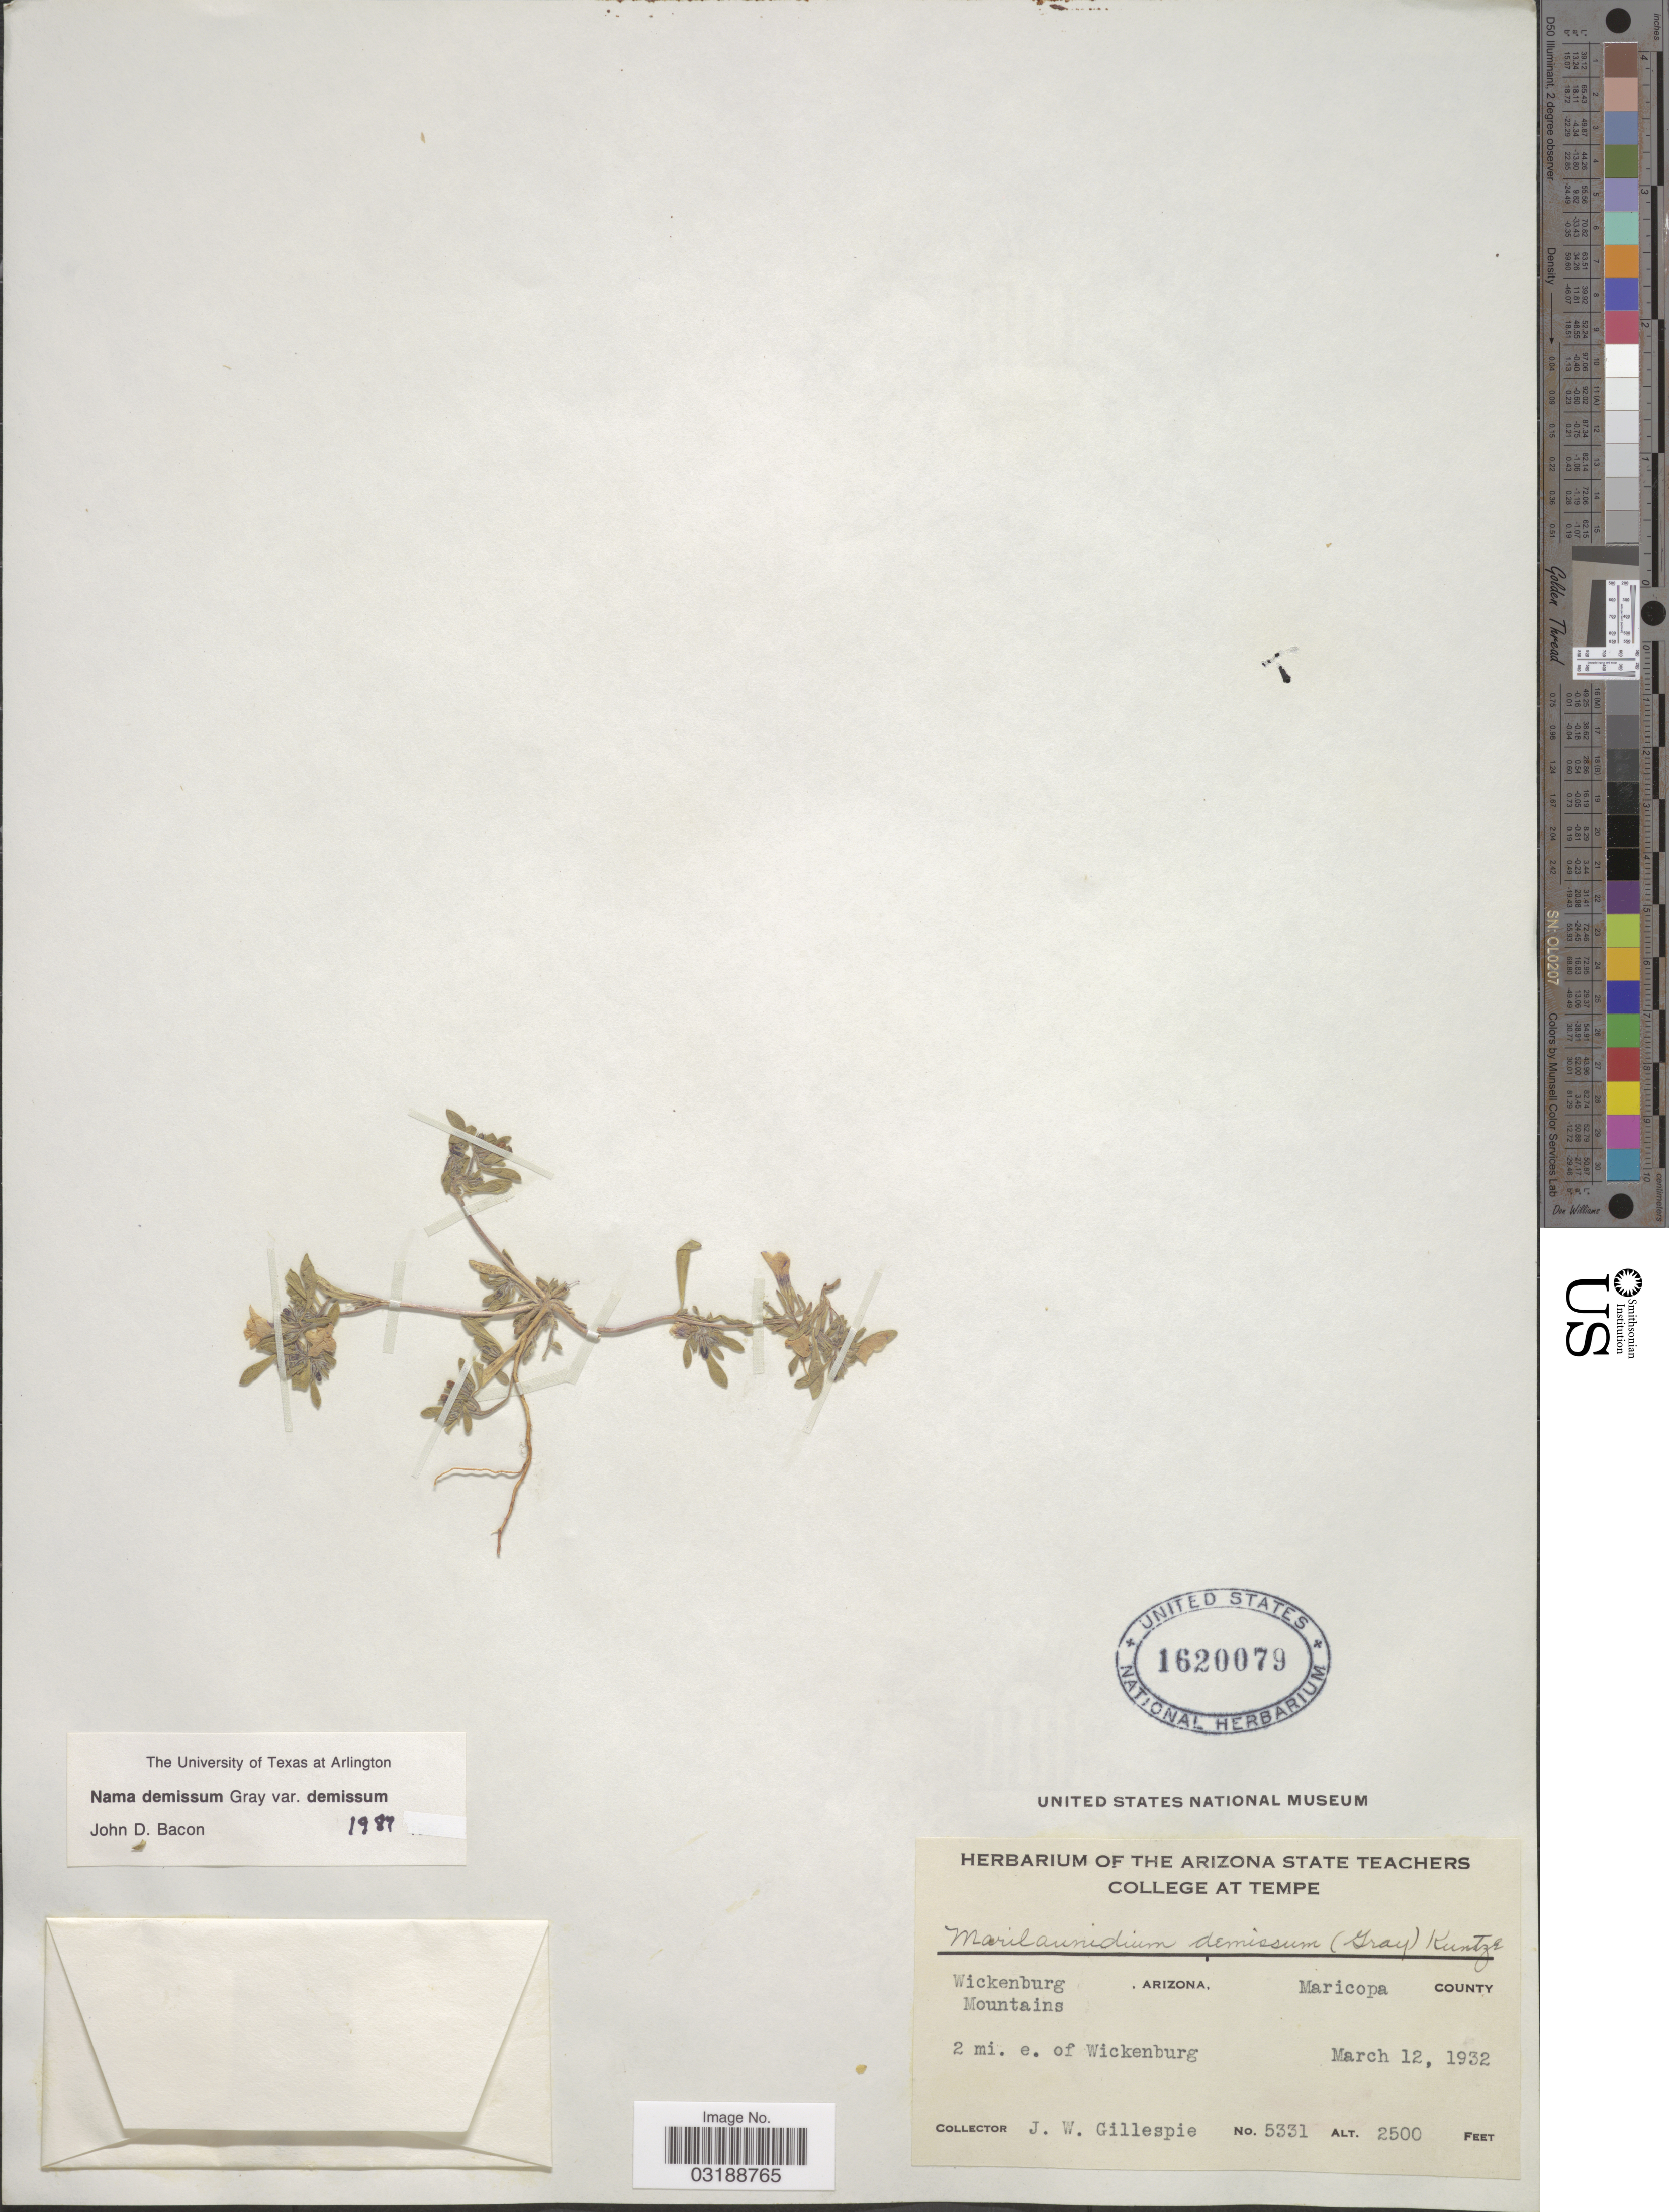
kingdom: Plantae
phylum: Tracheophyta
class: Magnoliopsida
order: Boraginales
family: Namaceae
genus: Nama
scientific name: Nama demissa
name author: A. Gray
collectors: J. W. Gillespie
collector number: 5331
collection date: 1932-03-12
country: United States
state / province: Arizona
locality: Wickenburg Mountains. Maricopa County. 2 mi. e. of Wickenburg.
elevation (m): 762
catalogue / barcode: US 1620079